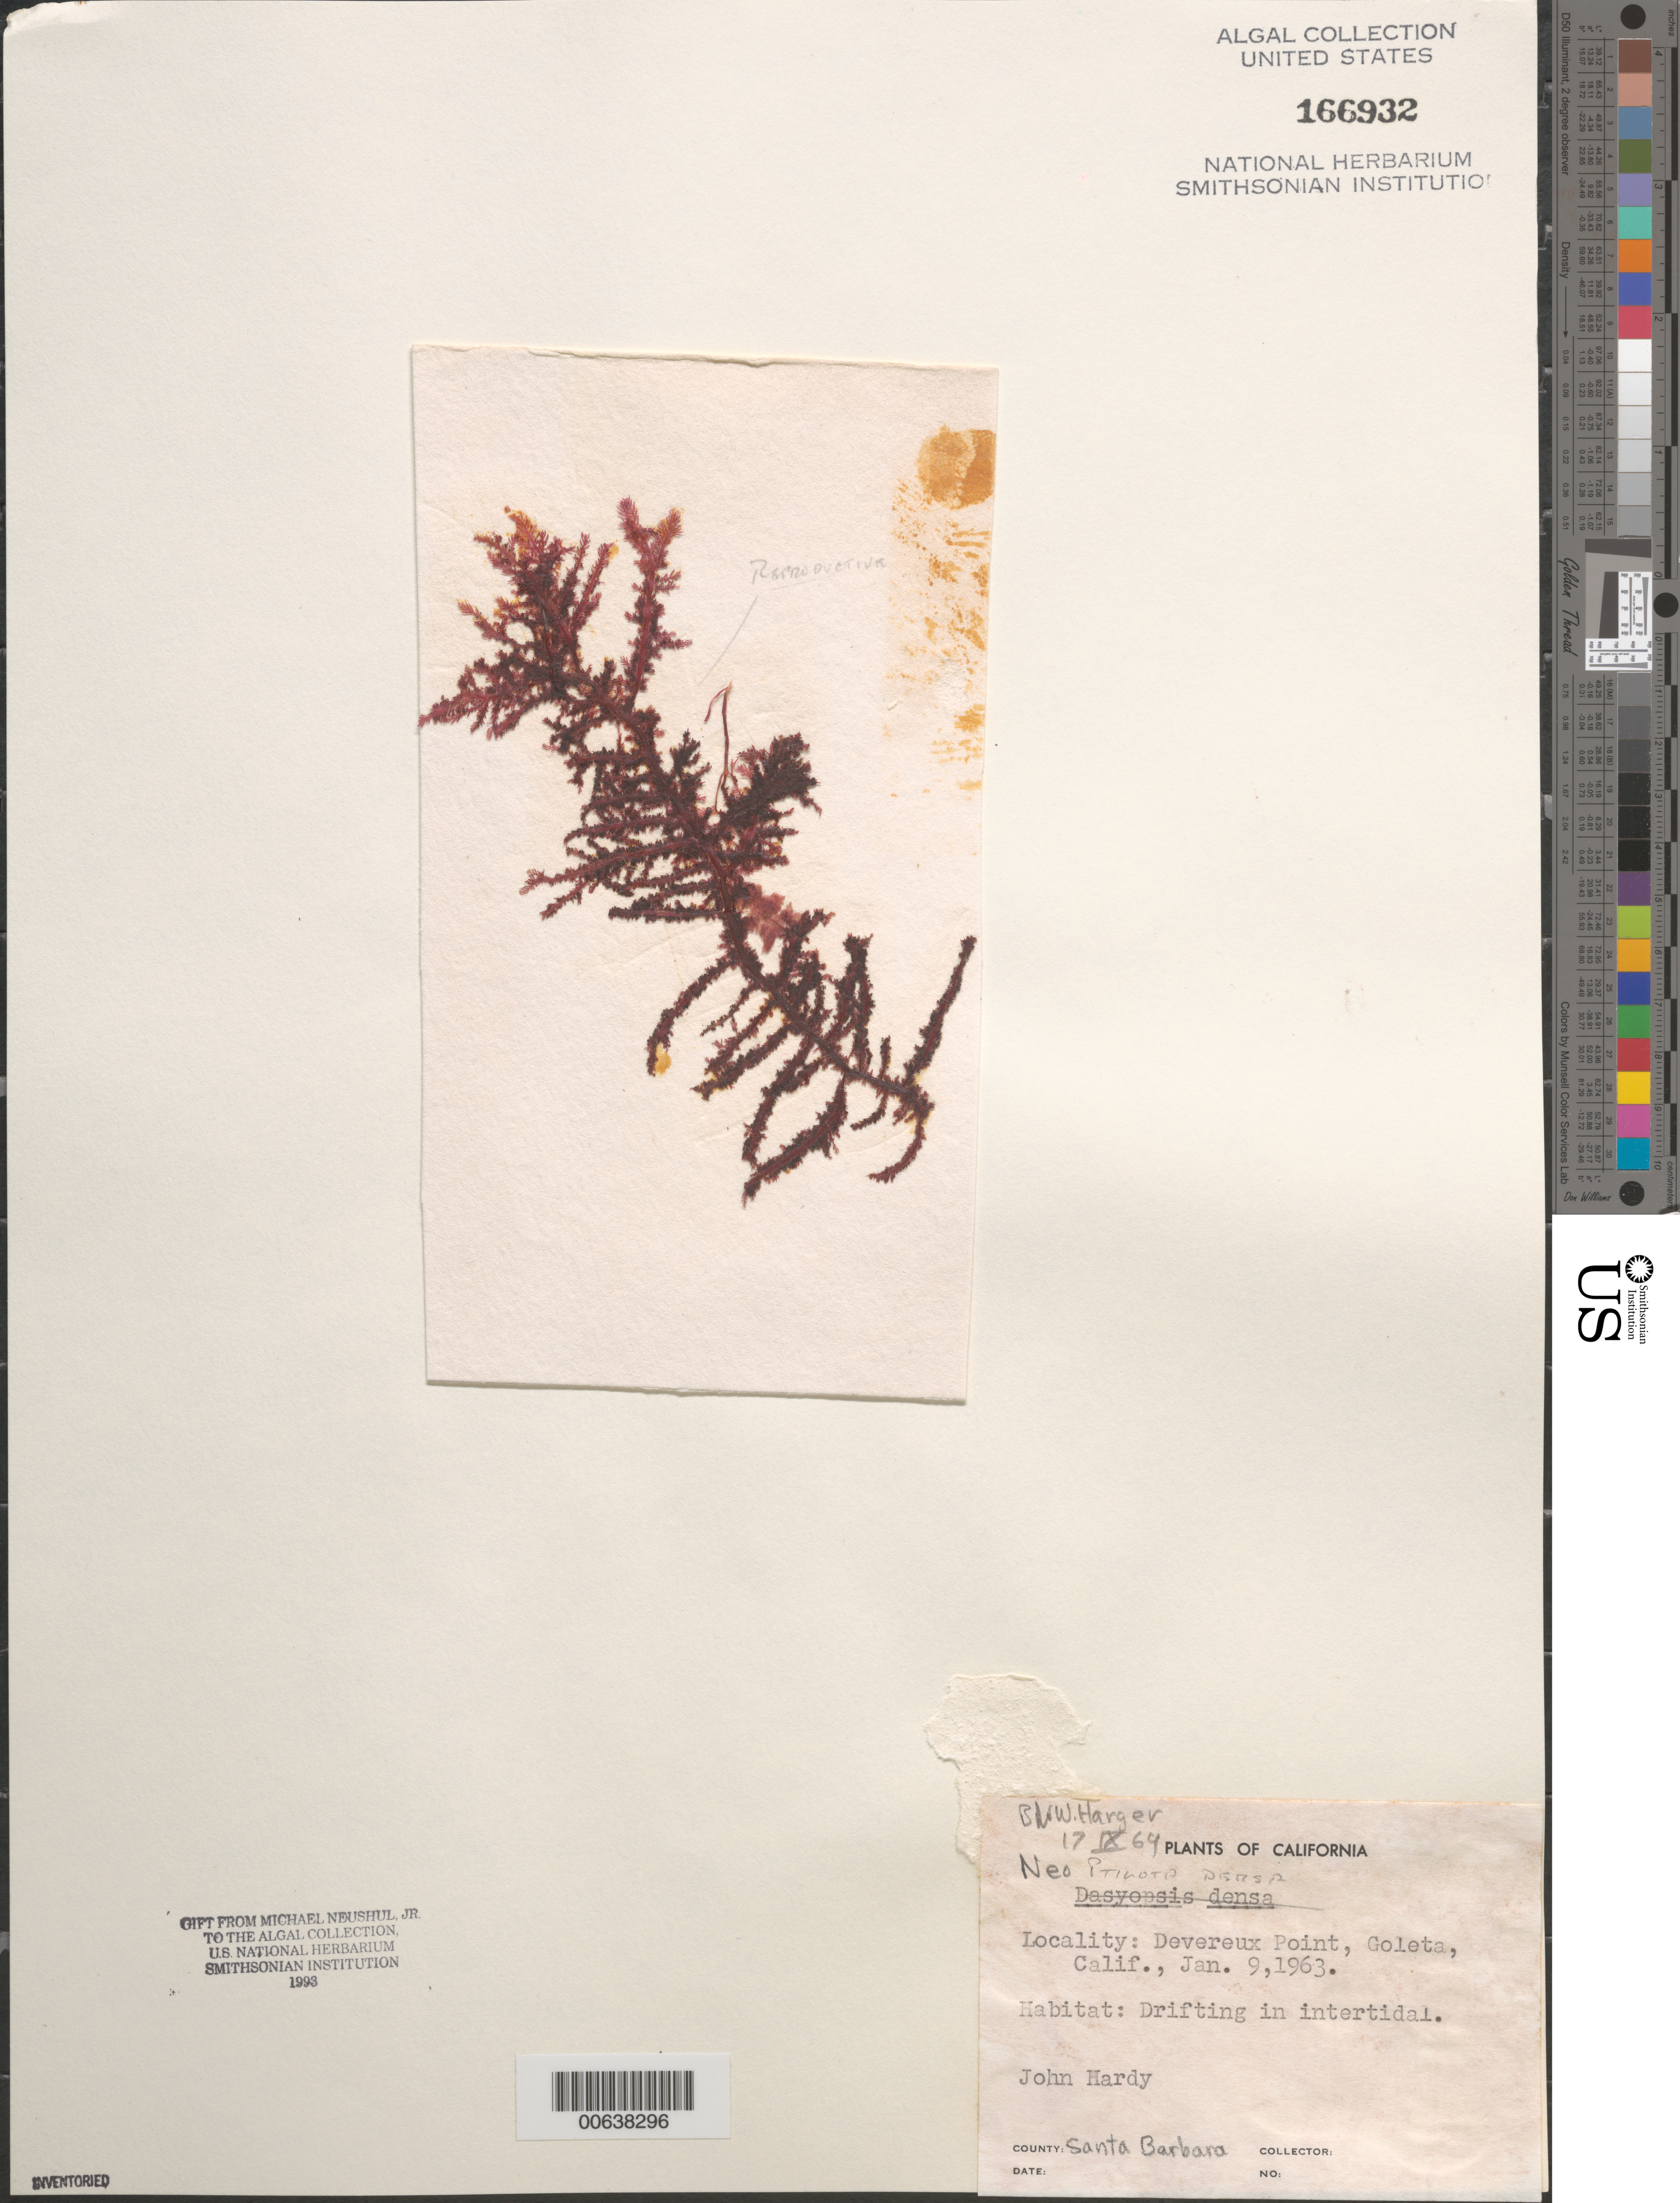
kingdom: Plantae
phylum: Rhodophyta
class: Florideophyceae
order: Ceramiales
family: Wrangeliaceae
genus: Ptilota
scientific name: Ptilota densa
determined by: Algae name updating Project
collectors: J. Hardy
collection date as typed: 09 Jan 1963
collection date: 1963-01-09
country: United States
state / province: California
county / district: Santa Barbara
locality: Devereux Point, Goleta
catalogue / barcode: US 166932